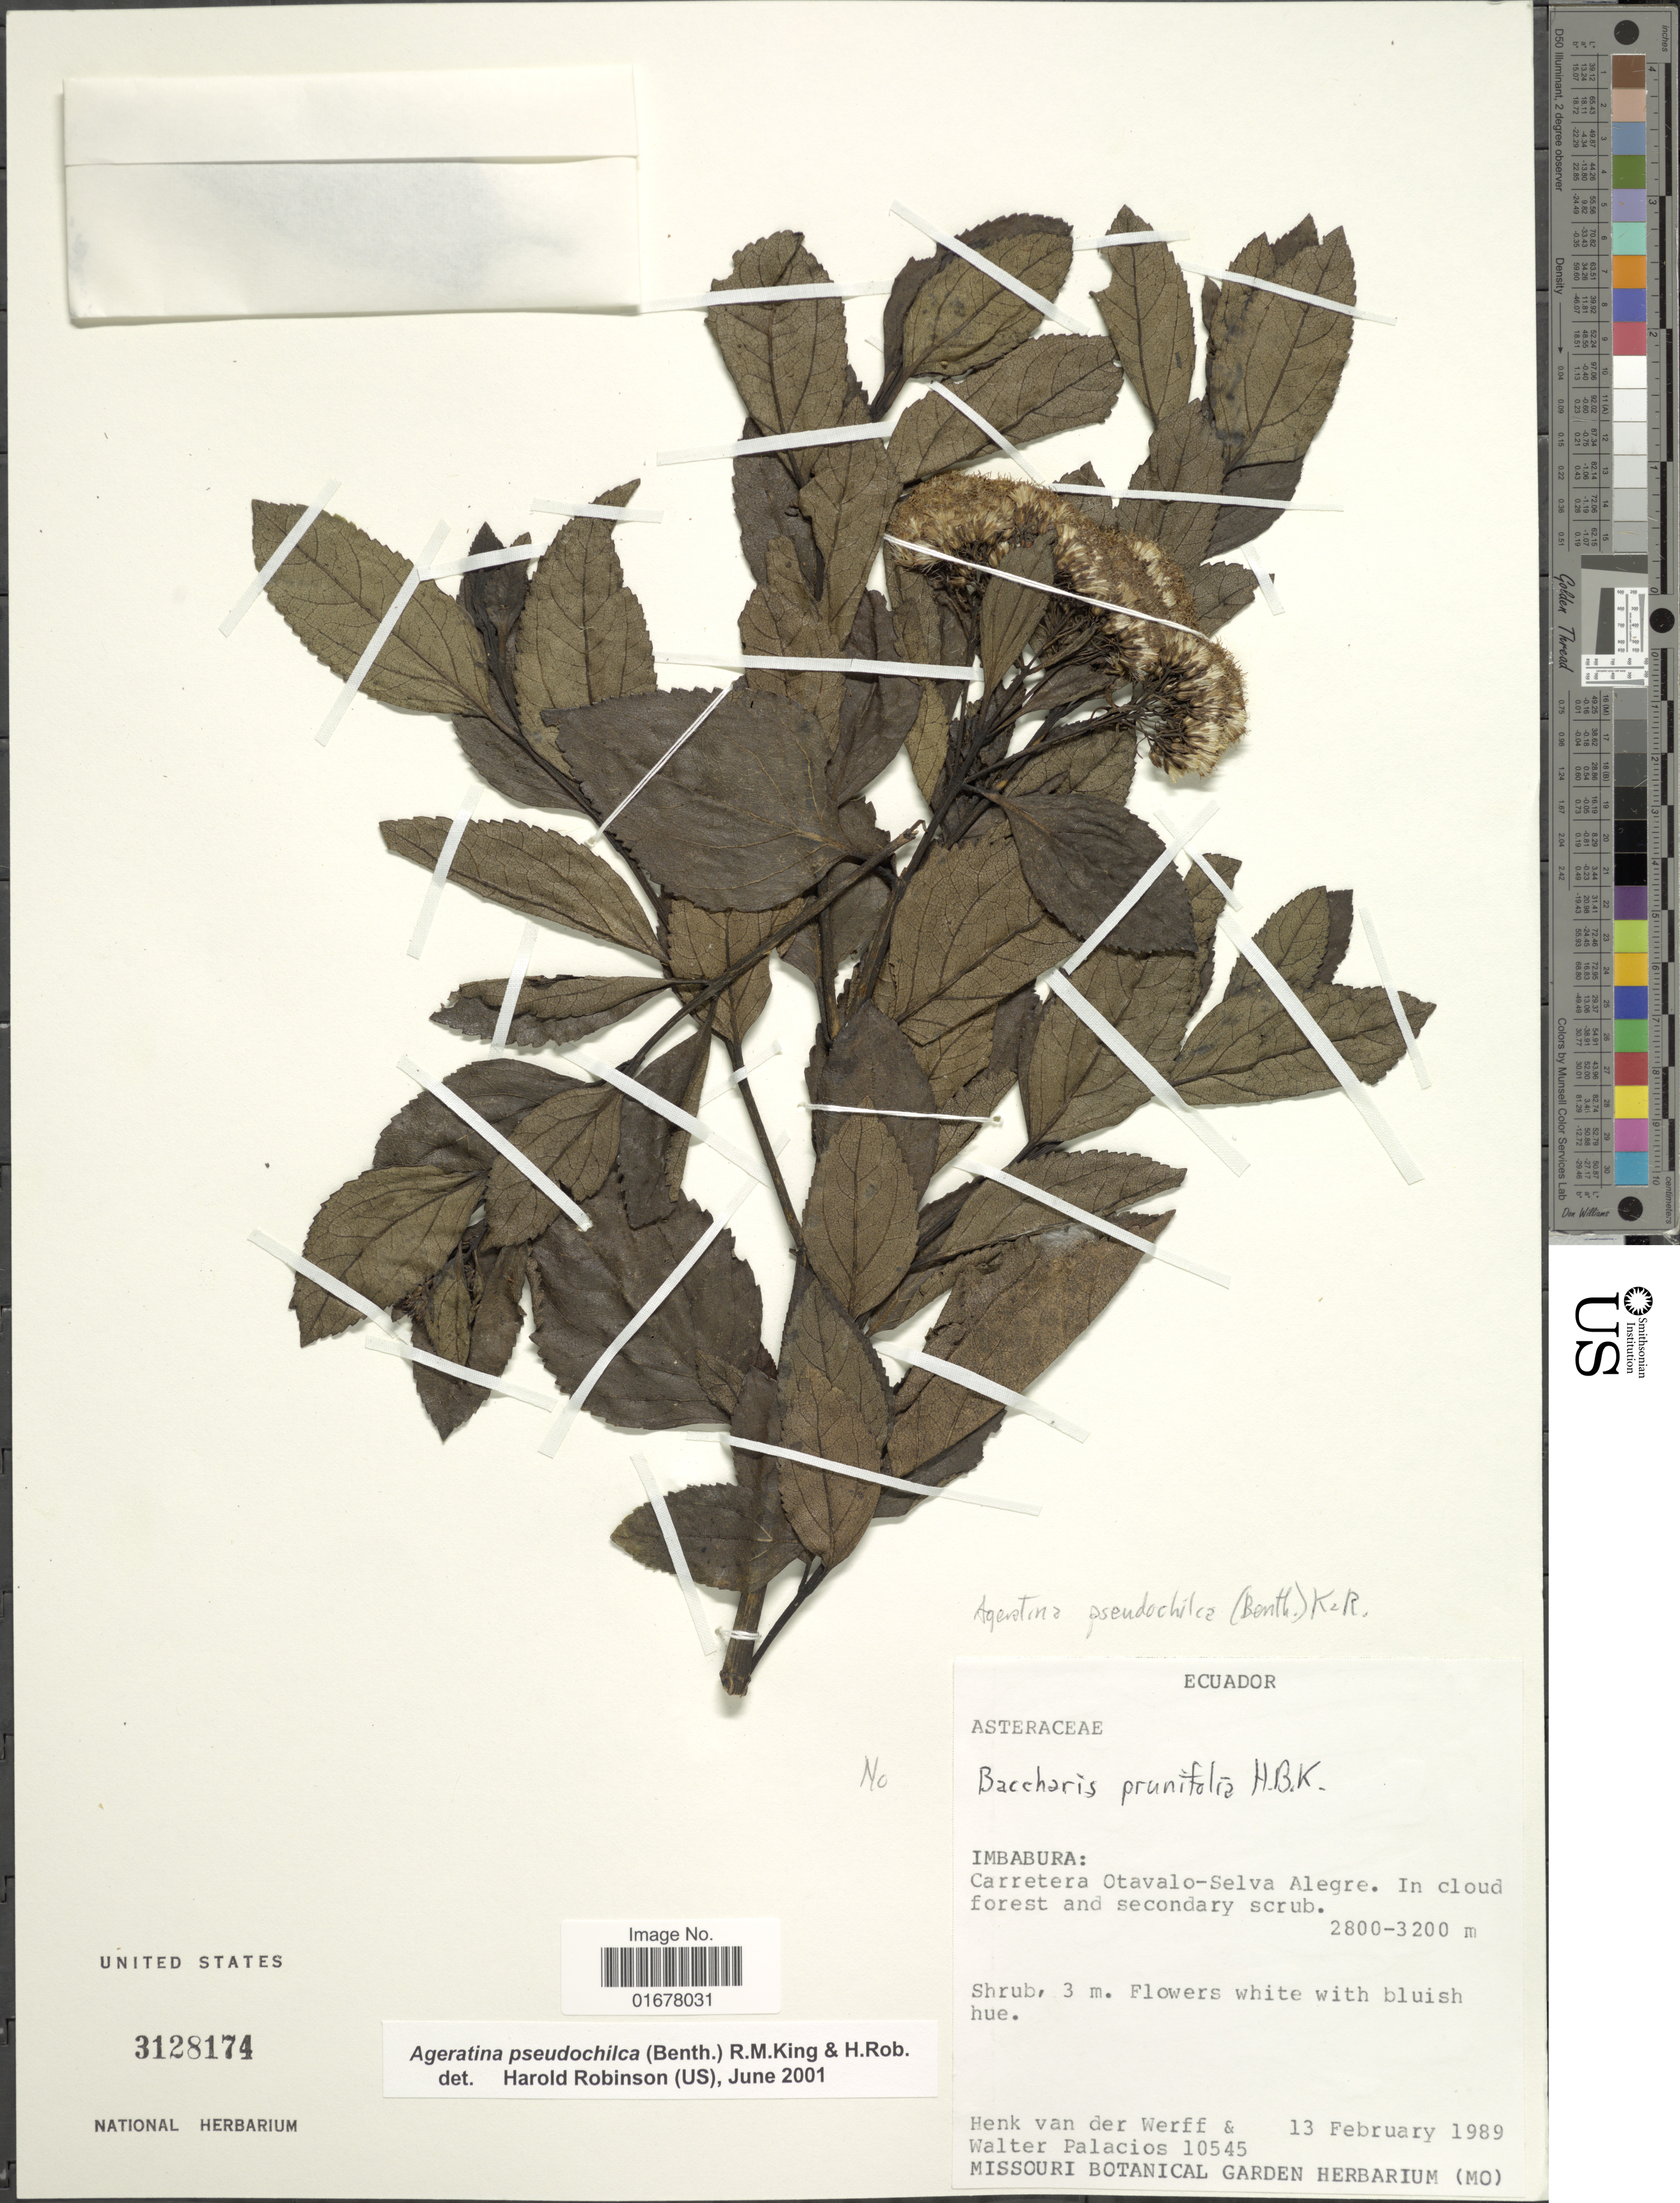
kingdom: Plantae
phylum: Tracheophyta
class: Magnoliopsida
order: Asterales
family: Asteraceae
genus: Ageratina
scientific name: Ageratina pseudochilca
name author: (Benth.) R.M. King & H. Rob.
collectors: H. van der Werff & W. Palacios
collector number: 10545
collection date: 1989-02-13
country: Ecuador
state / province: Imbabura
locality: Imbabura: Carretera Otavalo-Selva Alegre, In cloud forest and secondary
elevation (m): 2800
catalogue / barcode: US 3128174